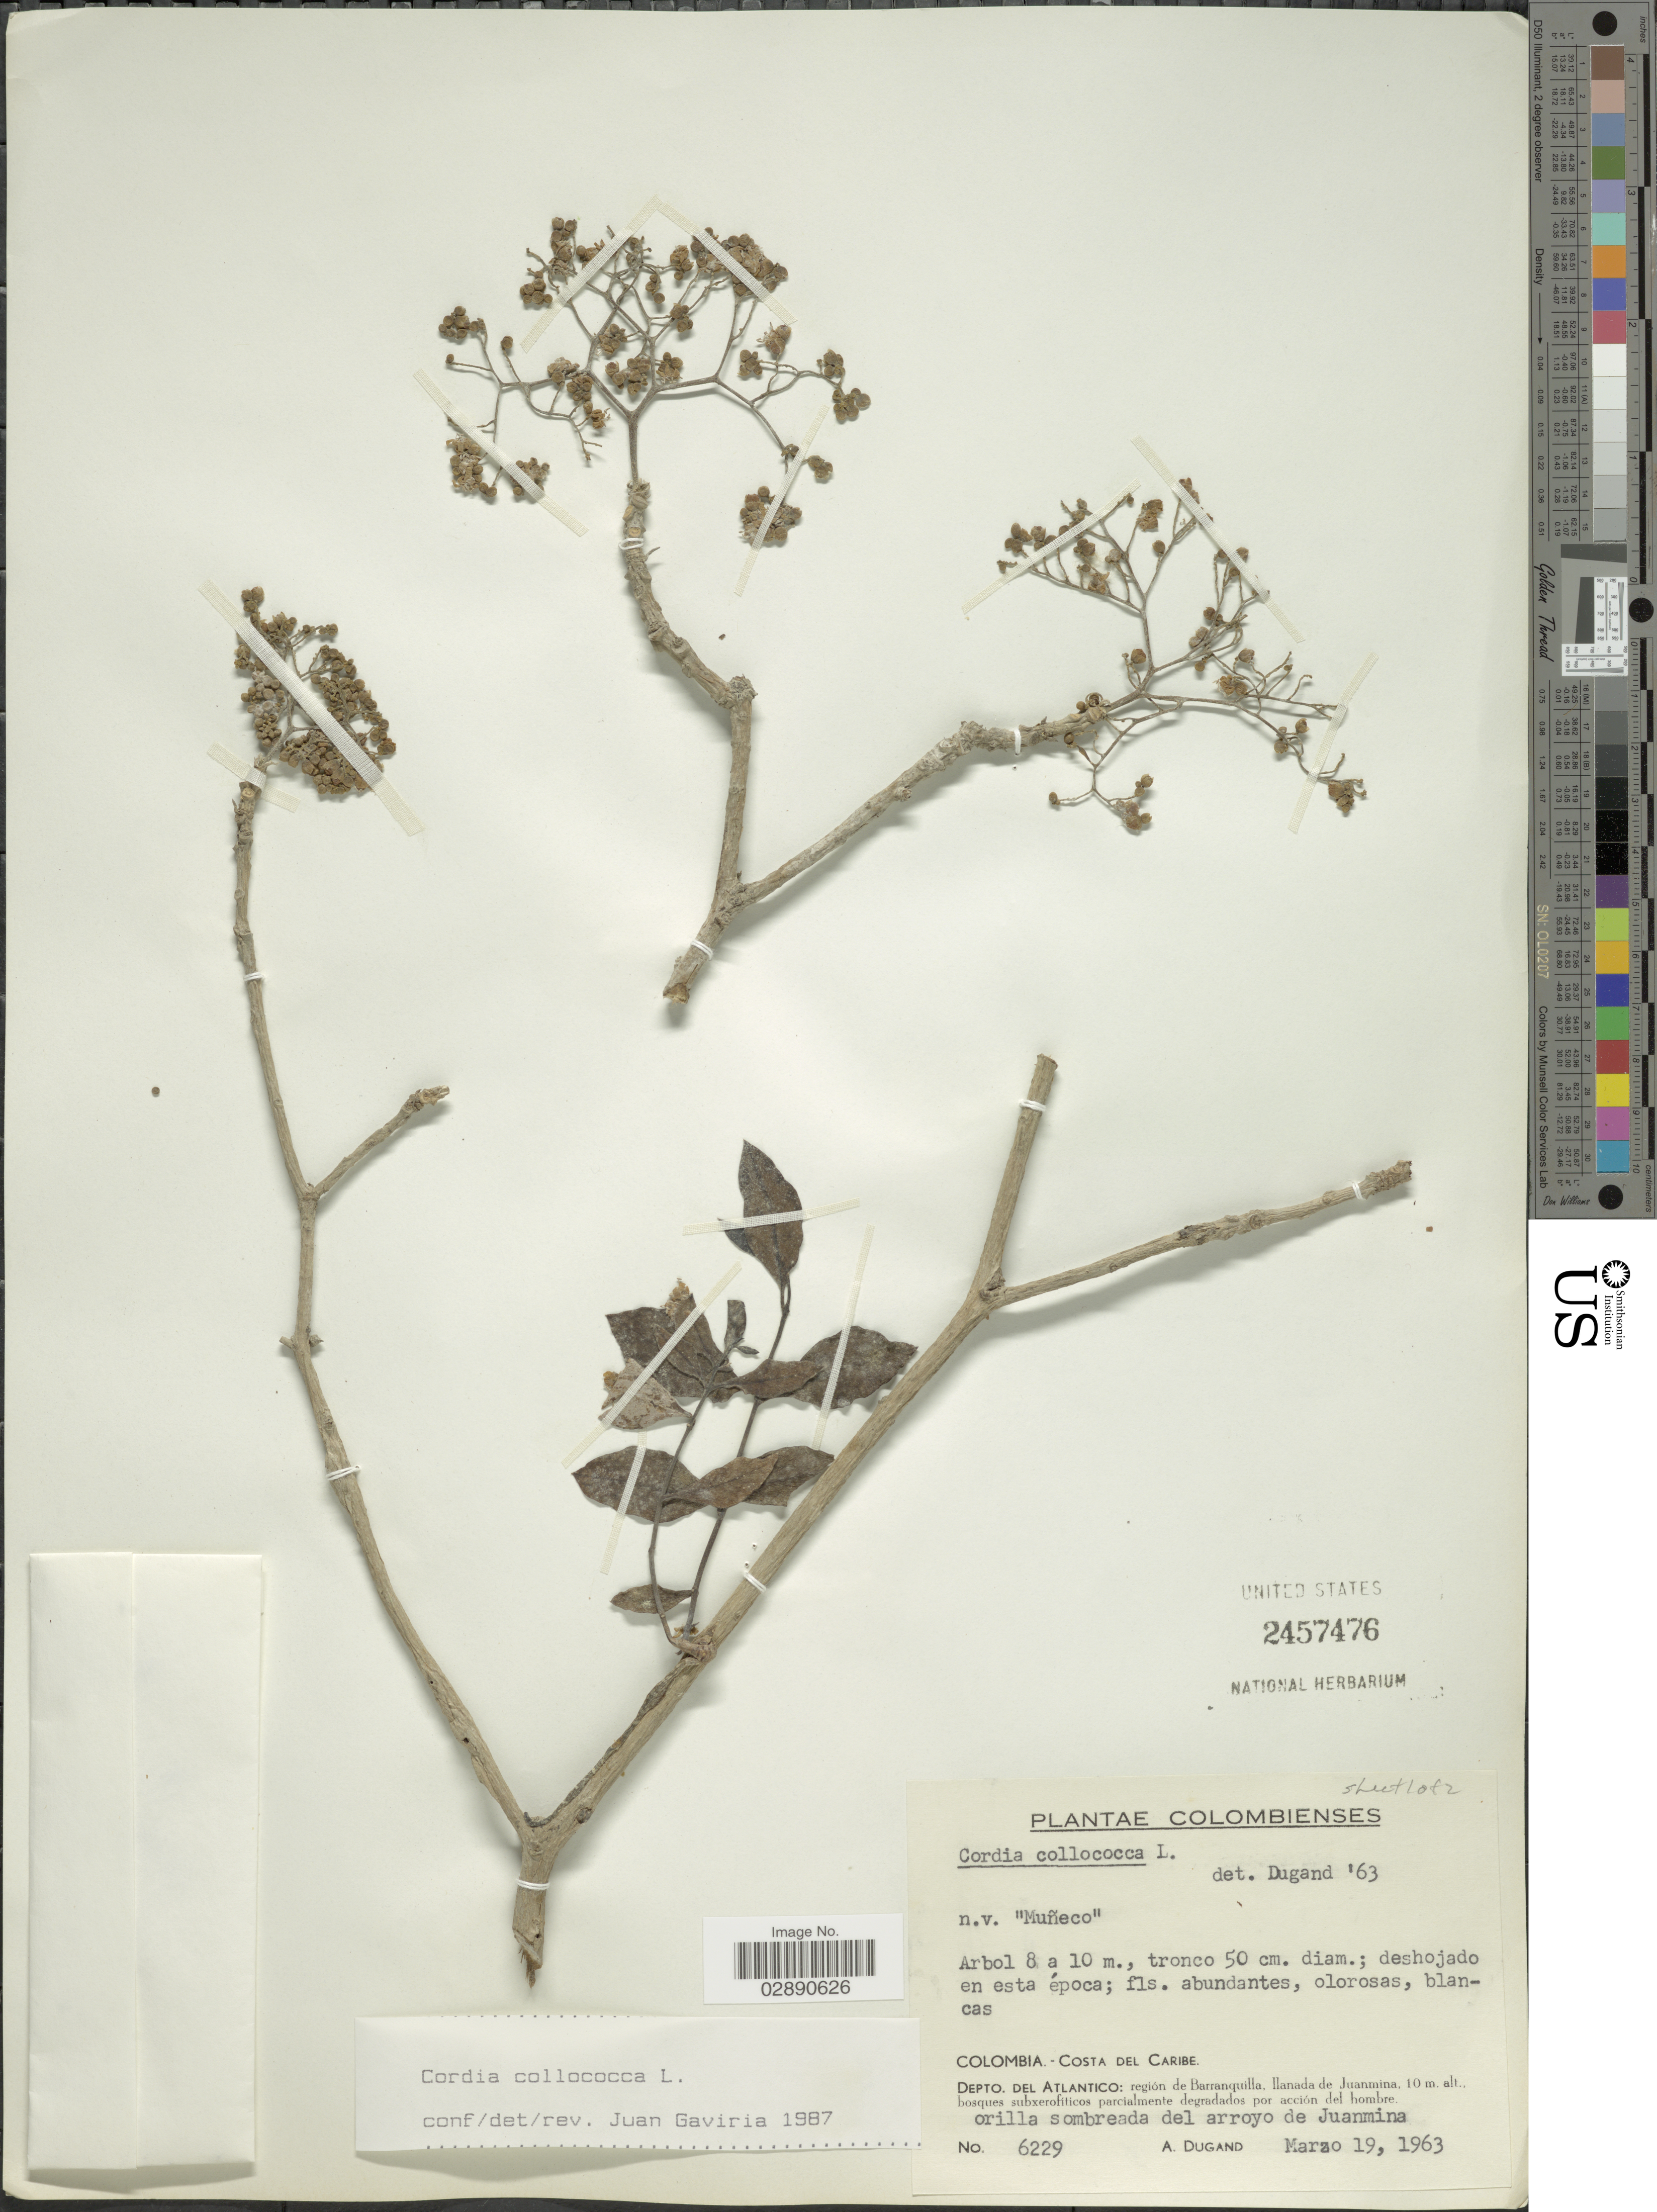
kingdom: Plantae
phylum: Tracheophyta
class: Magnoliopsida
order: Boraginales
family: Cordiaceae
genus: Cordia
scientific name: Cordia collococca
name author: L.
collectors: A. Dugand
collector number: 6229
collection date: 1963-03-19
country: Colombia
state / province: Atlántico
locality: Costa del Caribe. Depto. del Atlantico: región de Barranquilla, llanada de Juanmina.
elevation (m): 10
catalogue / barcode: US 2457476